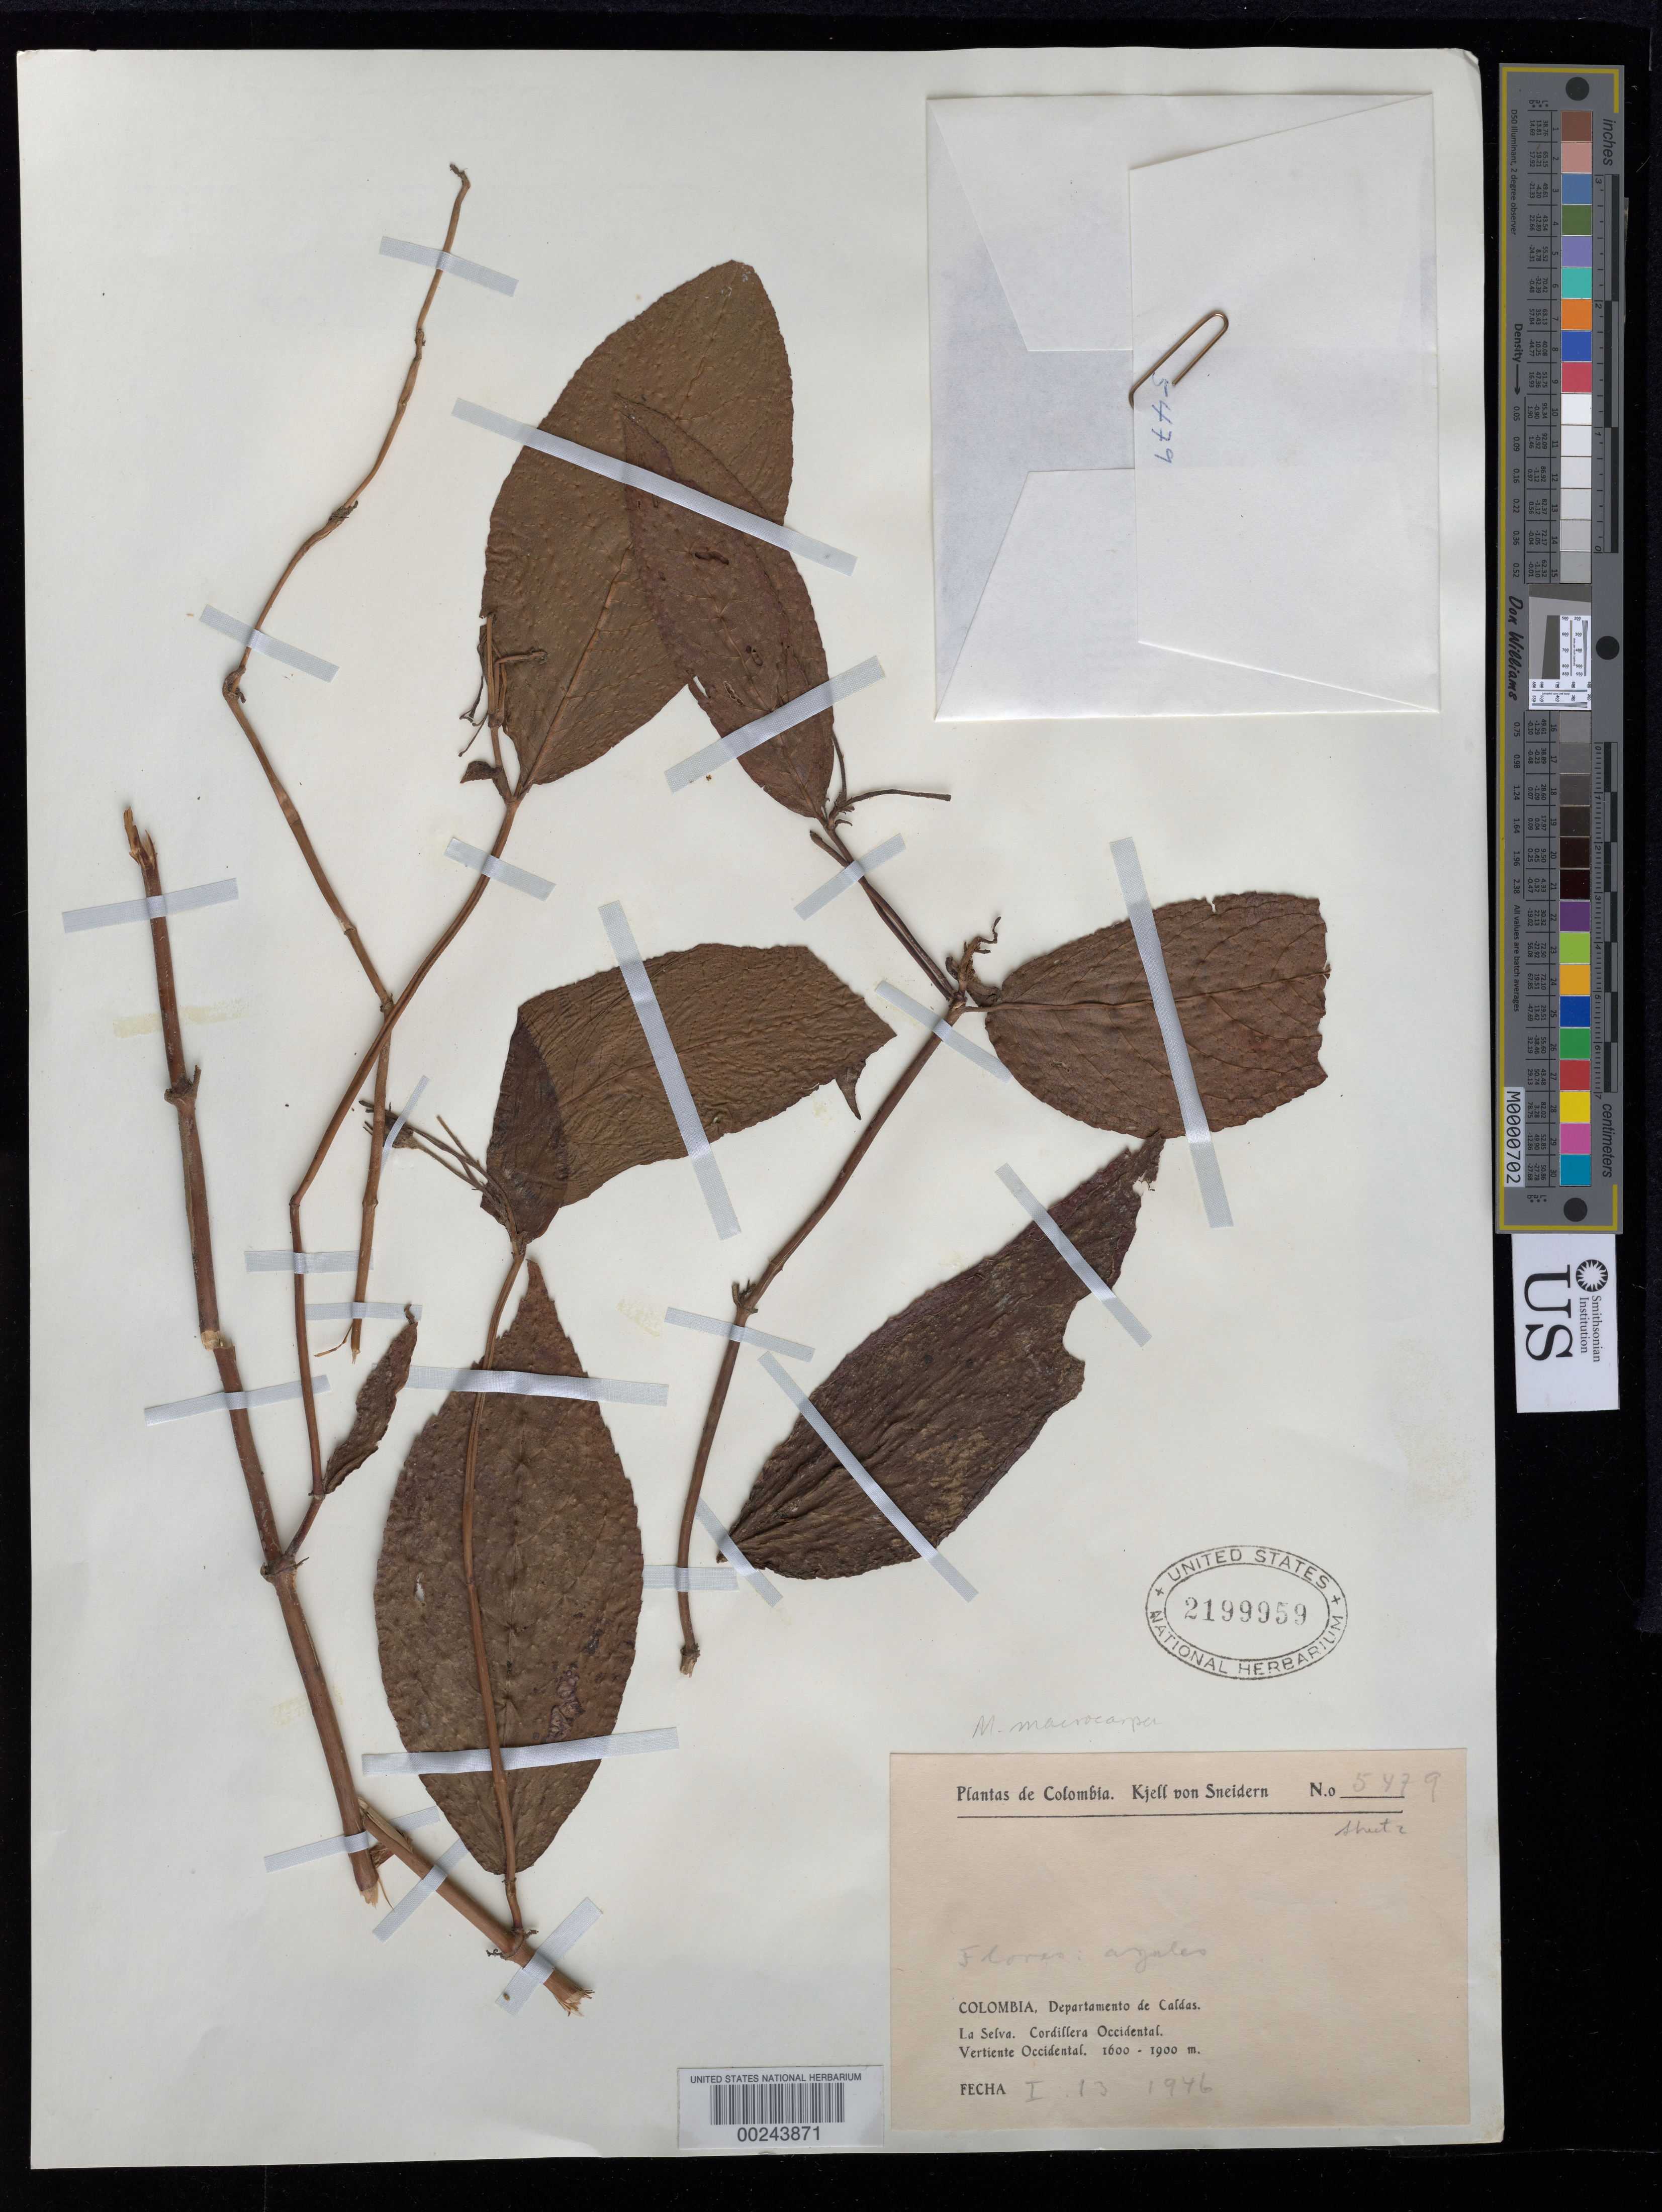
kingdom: Plantae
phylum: Tracheophyta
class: Magnoliopsida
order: Lamiales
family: Gesneriaceae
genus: Monopyle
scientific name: Monopyle sp.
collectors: K. von Sneidern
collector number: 5479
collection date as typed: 13 Jan 1946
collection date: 1946-01-13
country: Colombia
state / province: Caldas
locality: Cordillera Occidental, western slope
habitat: The forest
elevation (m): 1600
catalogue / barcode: US 2199959